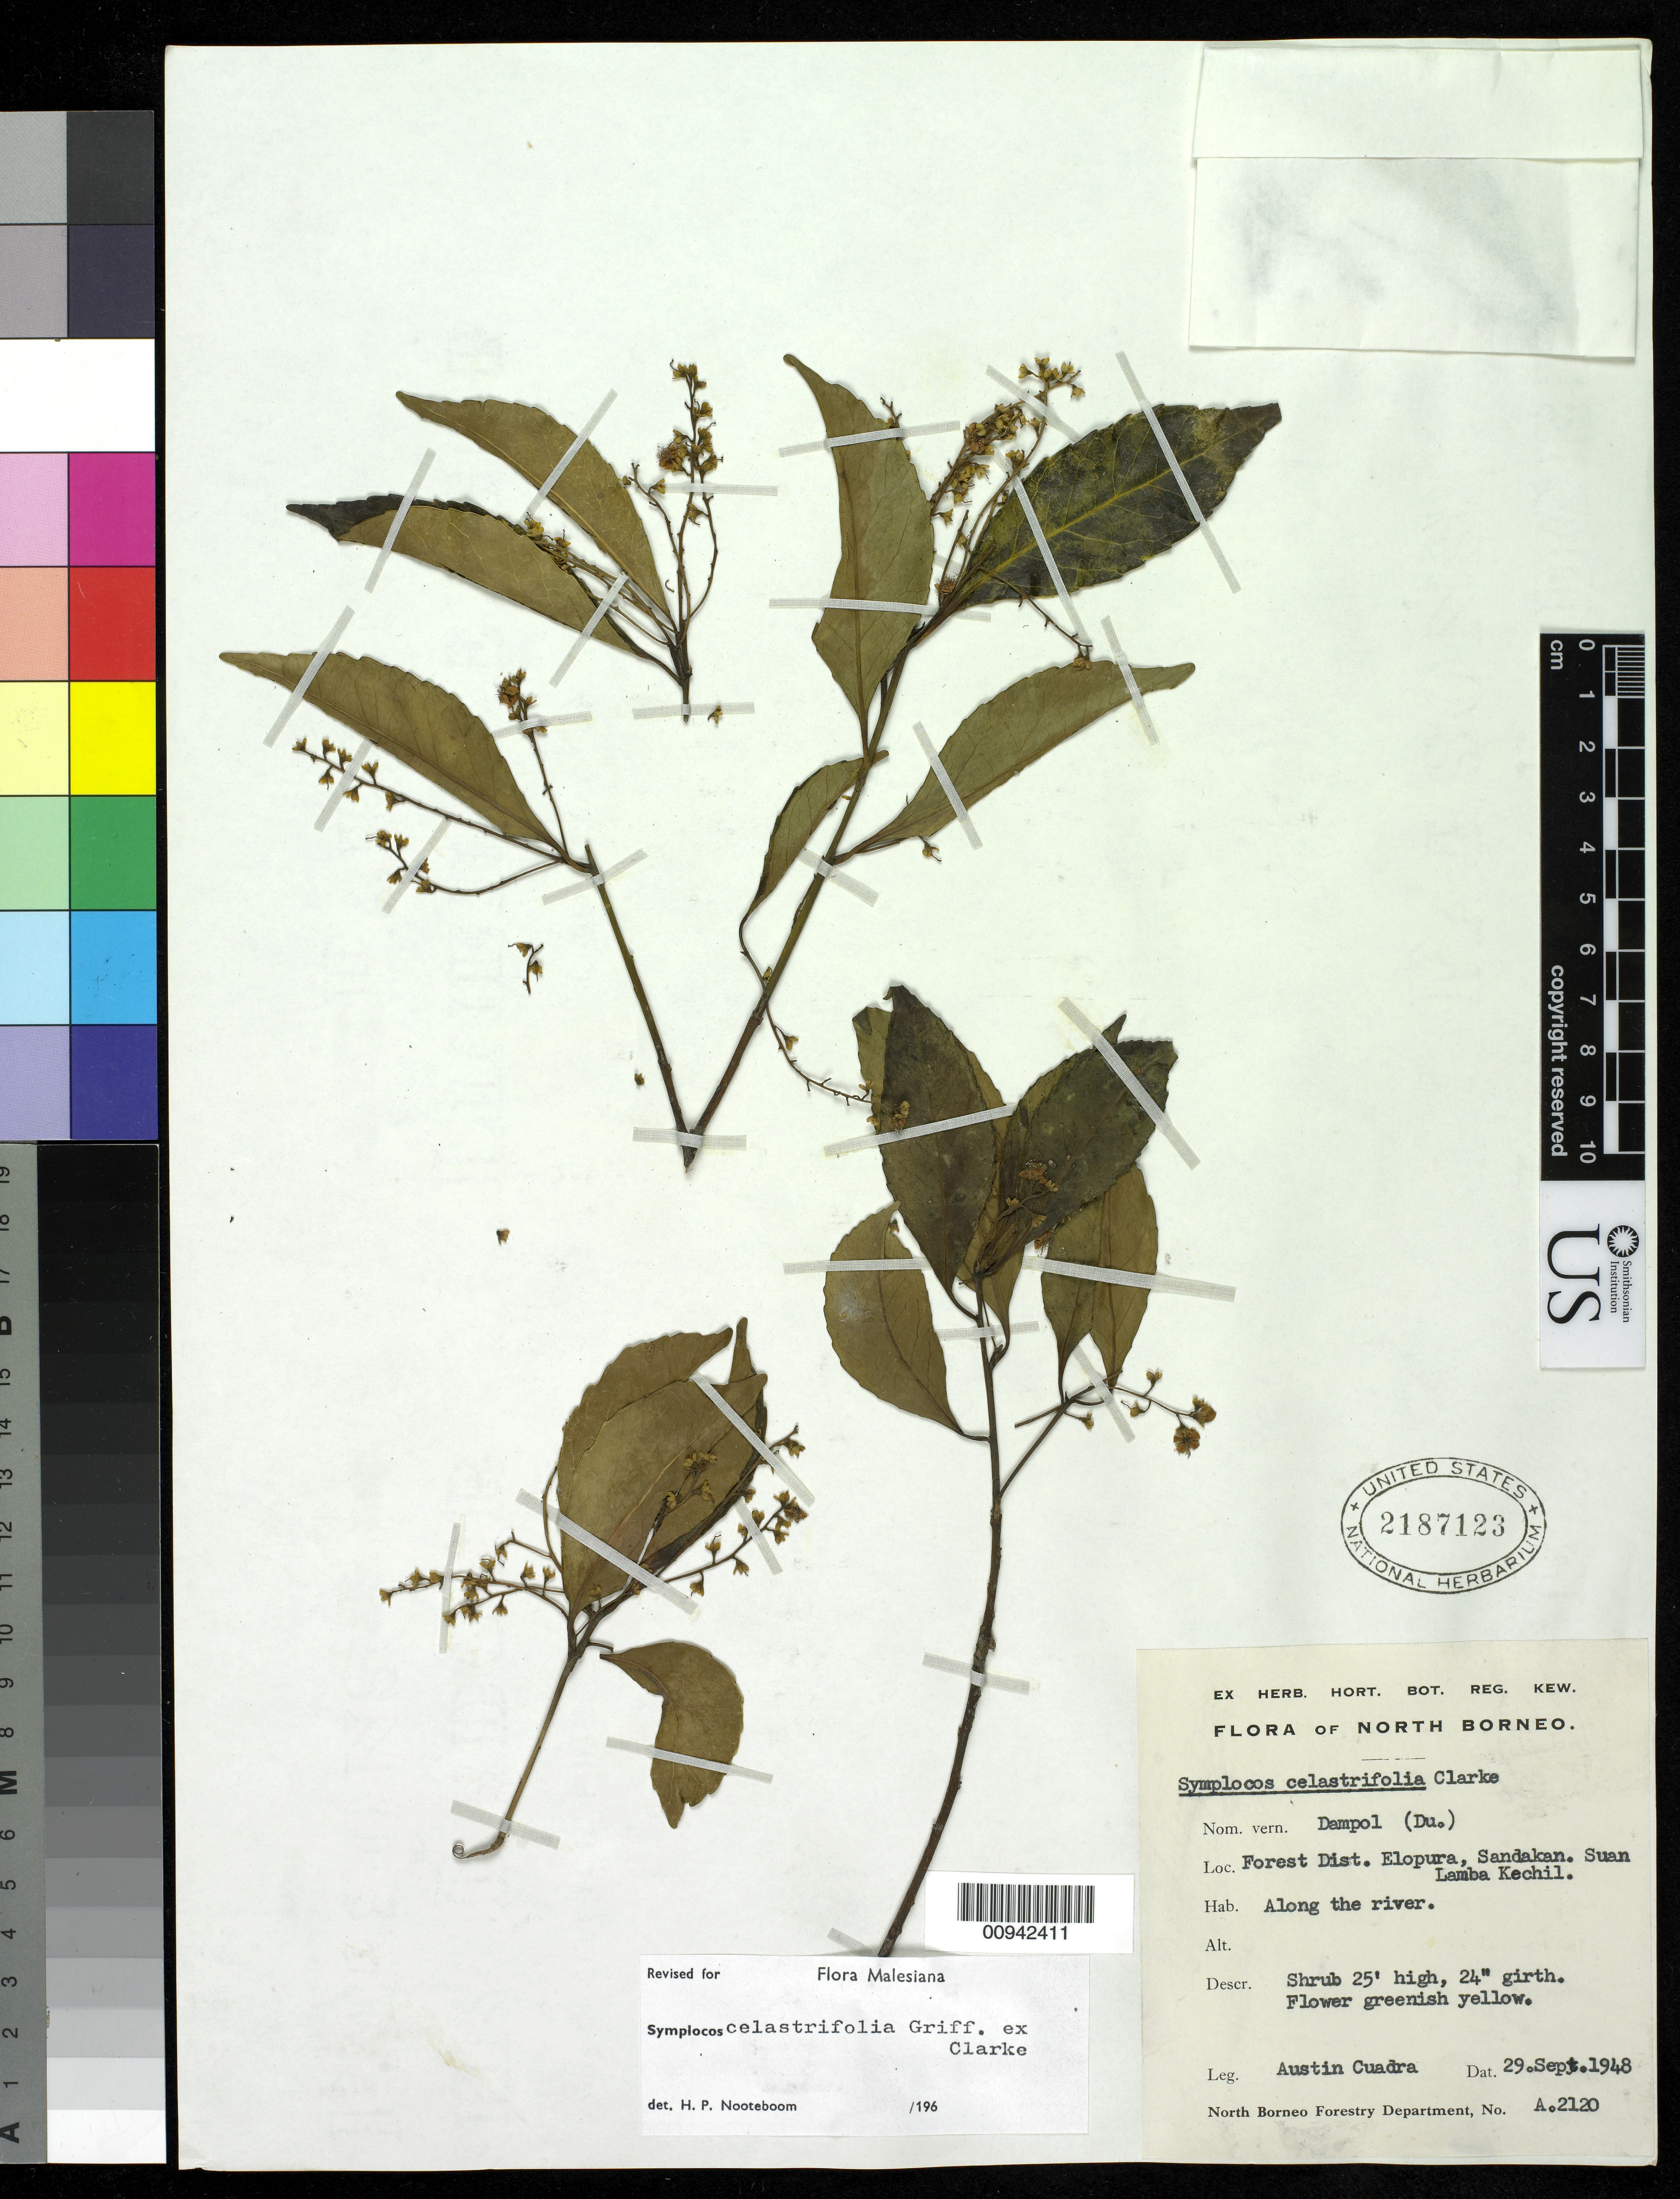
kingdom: Plantae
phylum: Tracheophyta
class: Magnoliopsida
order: Ericales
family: Symplocaceae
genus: Symplocos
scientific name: Symplocos celastrifolia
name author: Griff. ex C.B. Clarke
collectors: A. Cuadra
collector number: A 2120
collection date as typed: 29 Sep 1948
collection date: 1948-09-29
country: Malaysia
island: Borneo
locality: Forest Dist. Elopura, Sandakan. Suan Lamba Kachil.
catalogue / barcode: US 2187123